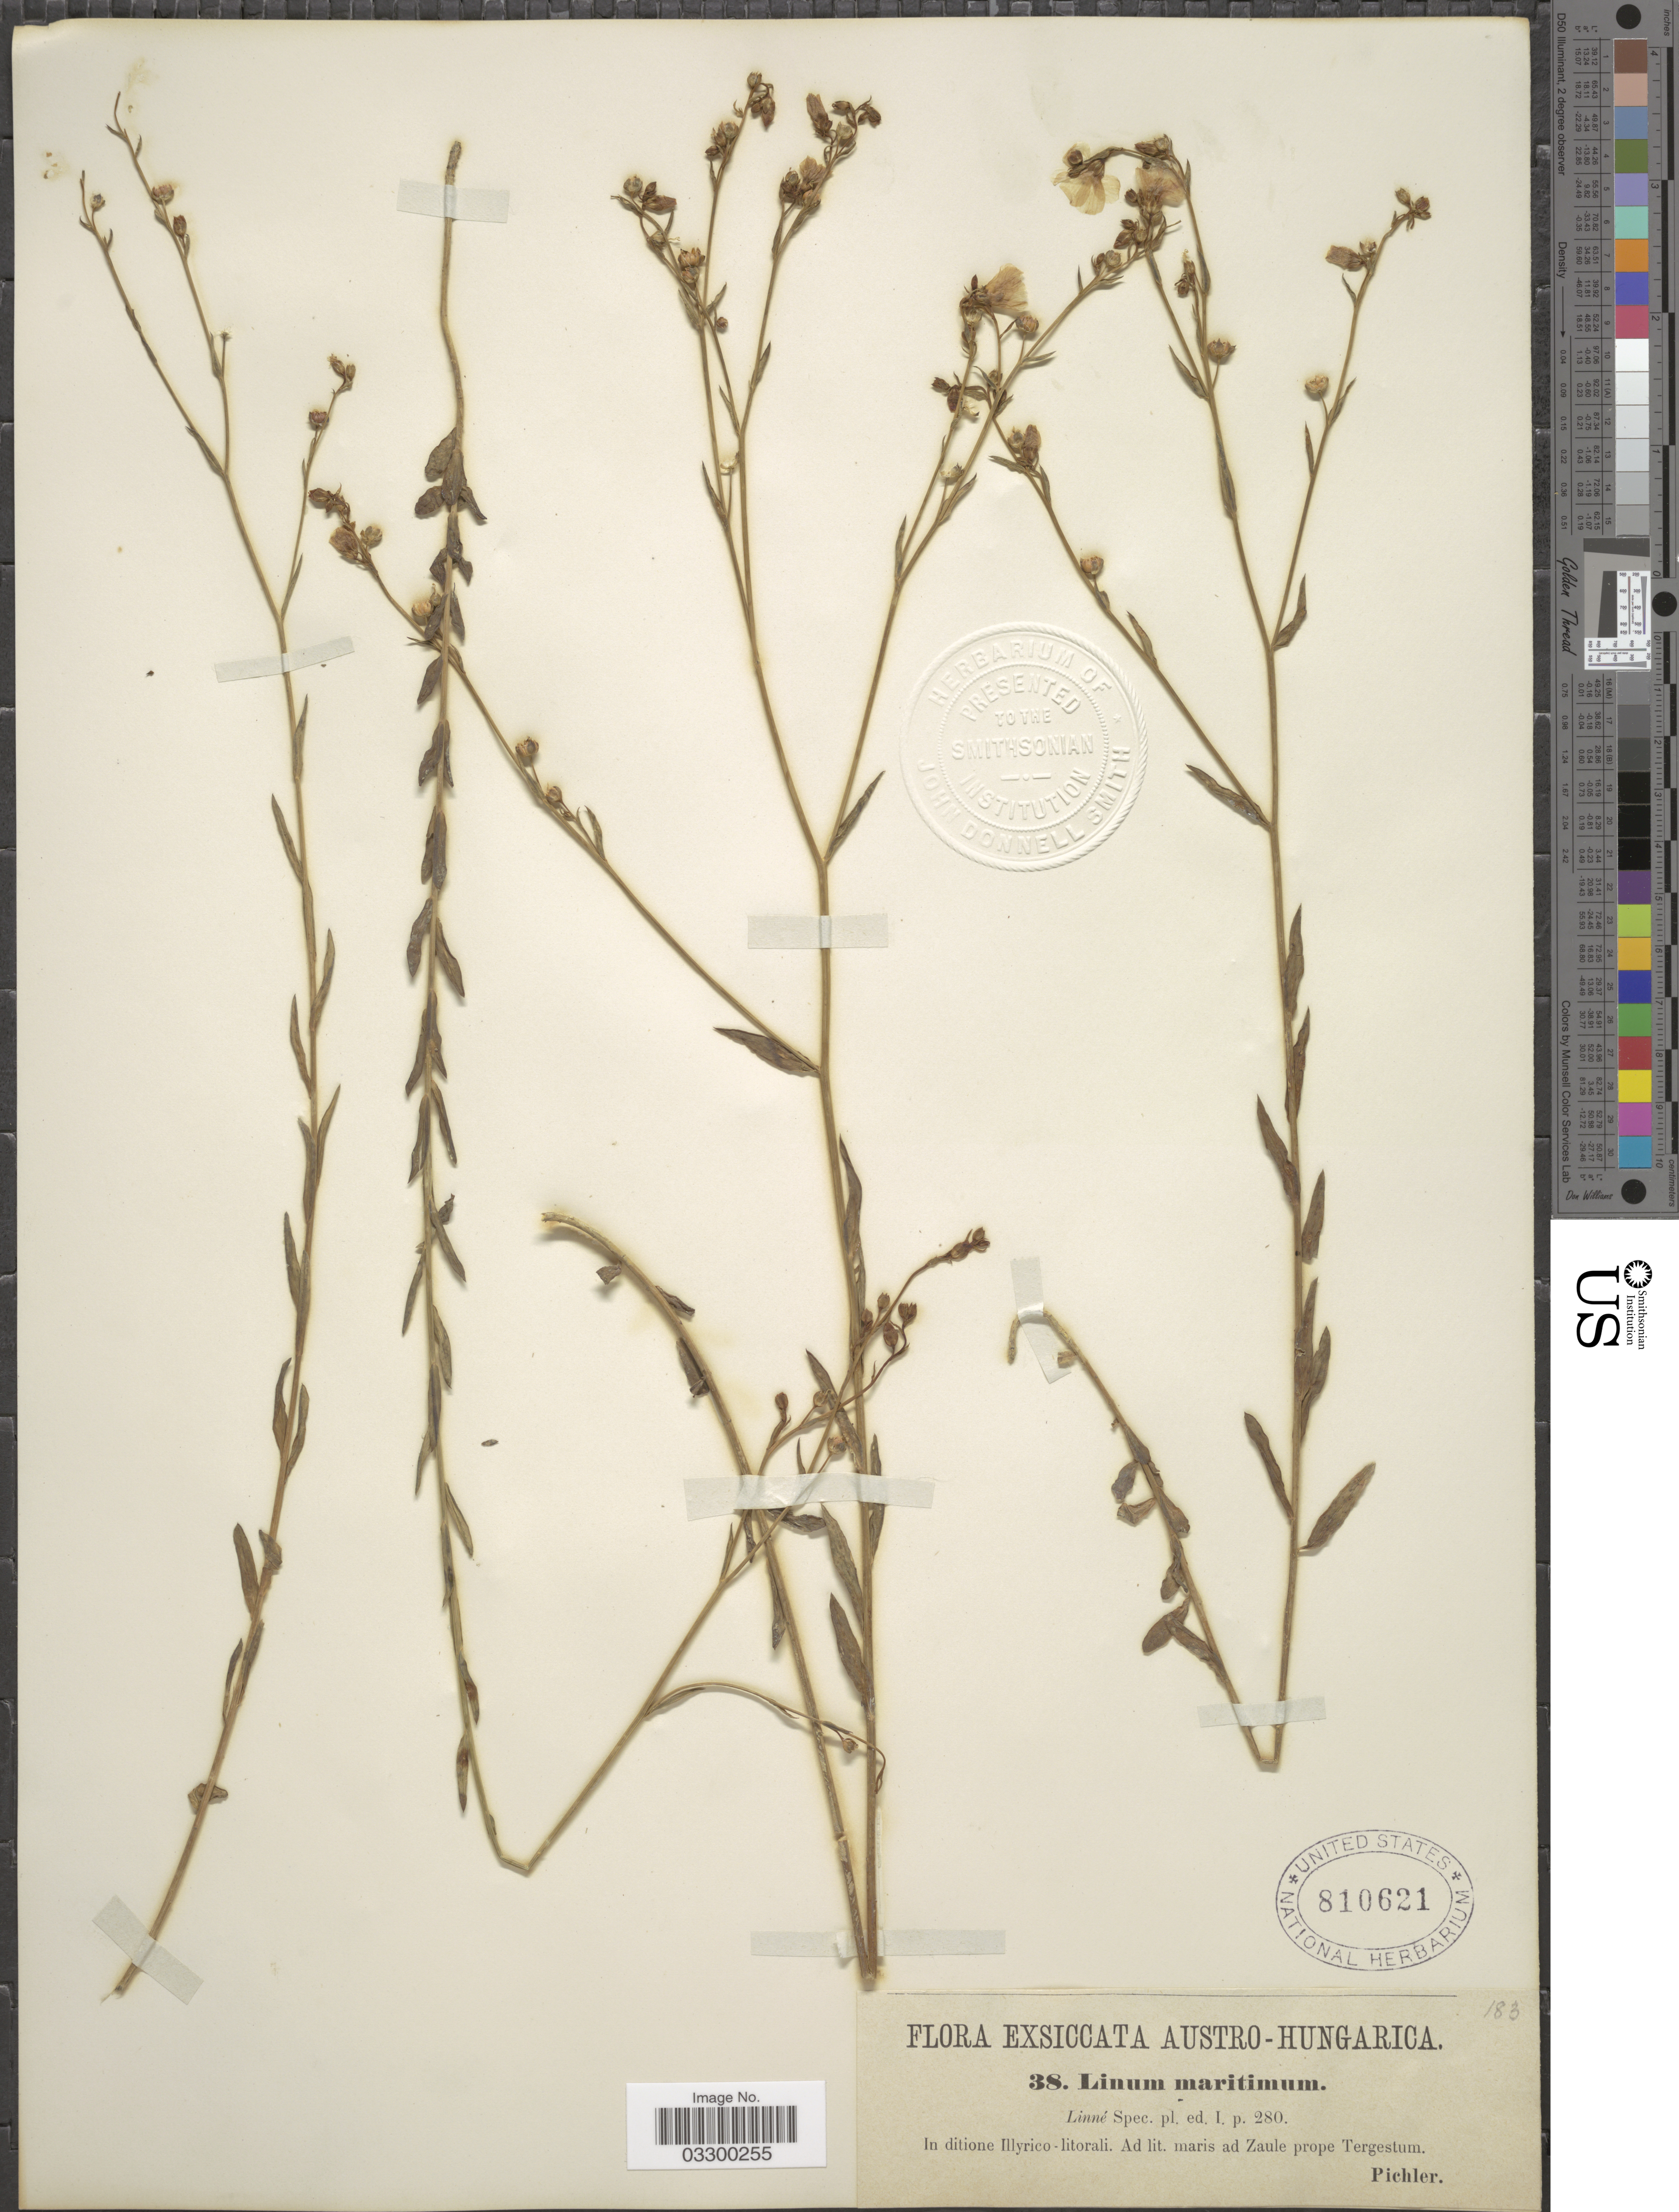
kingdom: Plantae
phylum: Tracheophyta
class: Magnoliopsida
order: Malpighiales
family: Linaceae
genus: Linum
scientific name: Linum maritimum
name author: L.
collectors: Pichler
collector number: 38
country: Italy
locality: Austro-Hungarica. In ditione Illyrico - litorali. Ad lit. maris ad Zaule prope Tergestum.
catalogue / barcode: US 810621